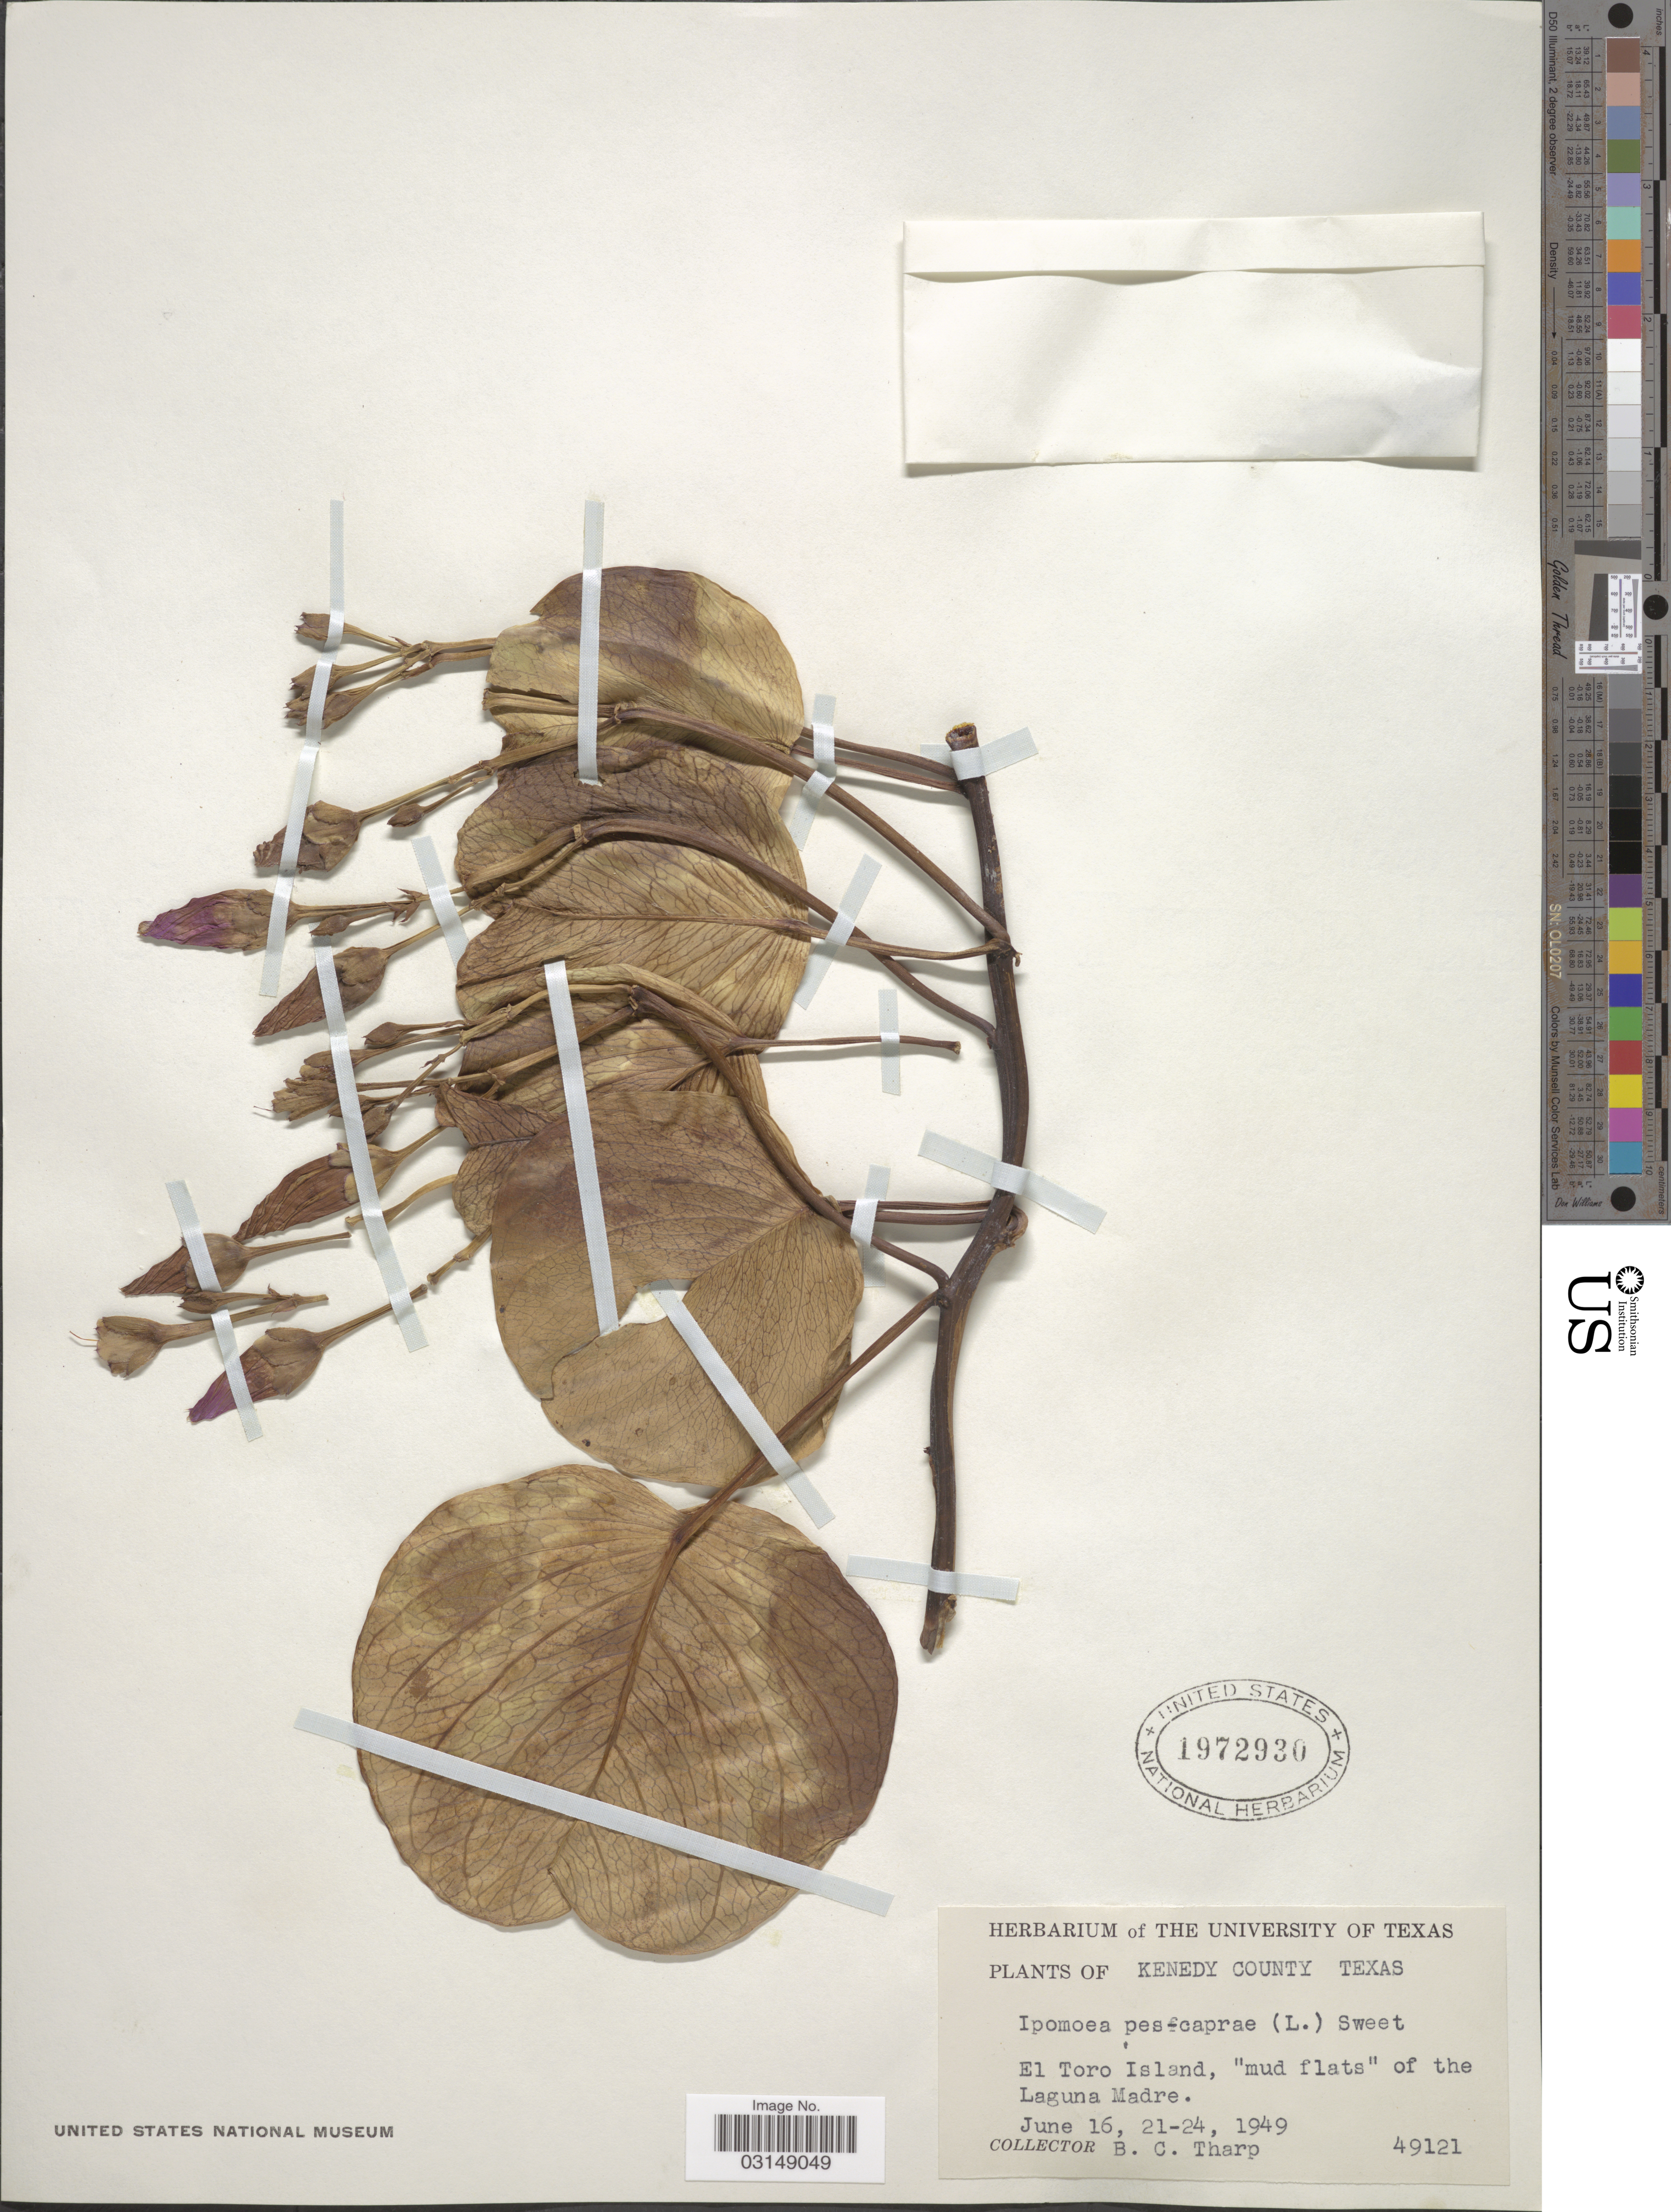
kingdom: Plantae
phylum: Tracheophyta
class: Magnoliopsida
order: Solanales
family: Convolvulaceae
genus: Ipomoea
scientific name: Ipomoea pes-caprae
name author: (L.) R. Br.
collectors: B. C. Tharp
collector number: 49121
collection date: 1949-06-16/1949-06-24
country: United States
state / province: Texas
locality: Kenedy County. El Toro Island, "mud flats" of the Laguna Madre.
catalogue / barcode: US 1972930